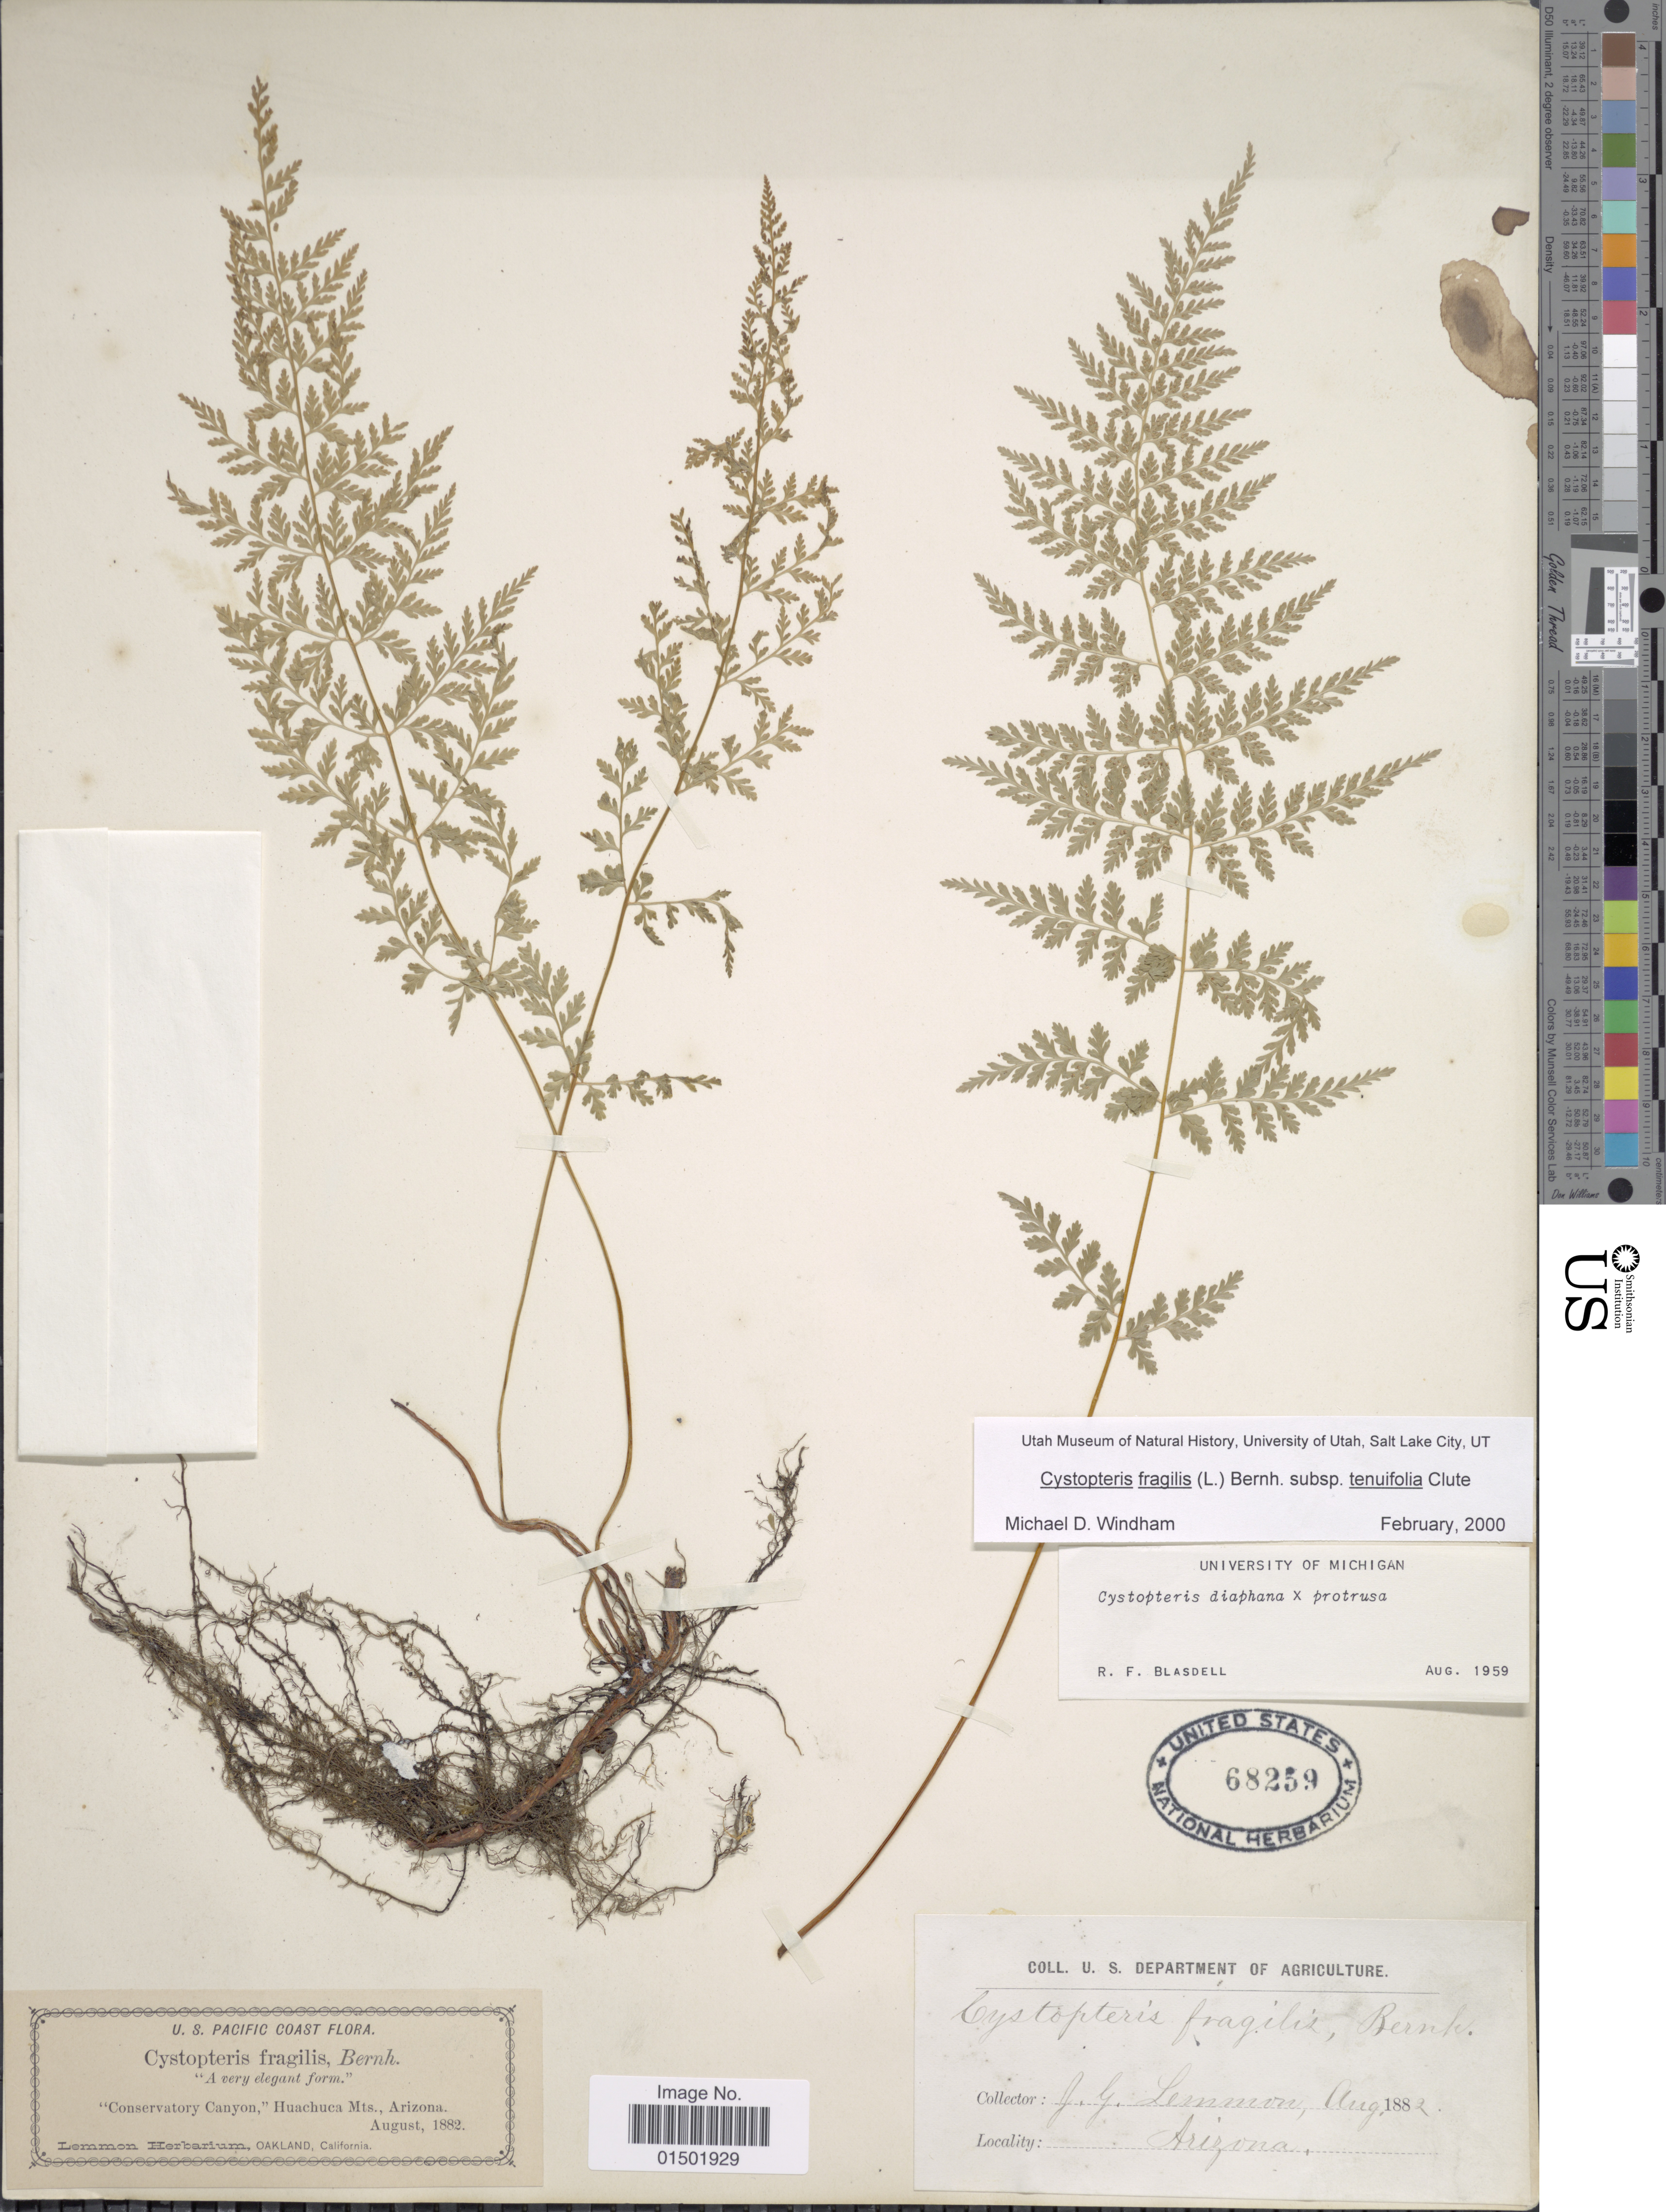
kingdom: Plantae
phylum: Tracheophyta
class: Polypodiopsida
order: Polypodiales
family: Cystopteridaceae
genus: Cystopteris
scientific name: Cystopteris fragilis var. tenuifolia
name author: (Clute) M. Broun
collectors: J. Lemmon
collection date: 1882-08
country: United States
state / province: Arizona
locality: U.S. Pacific Coast. Conservatory Canyon, Huachuca Mts.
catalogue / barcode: US 68259